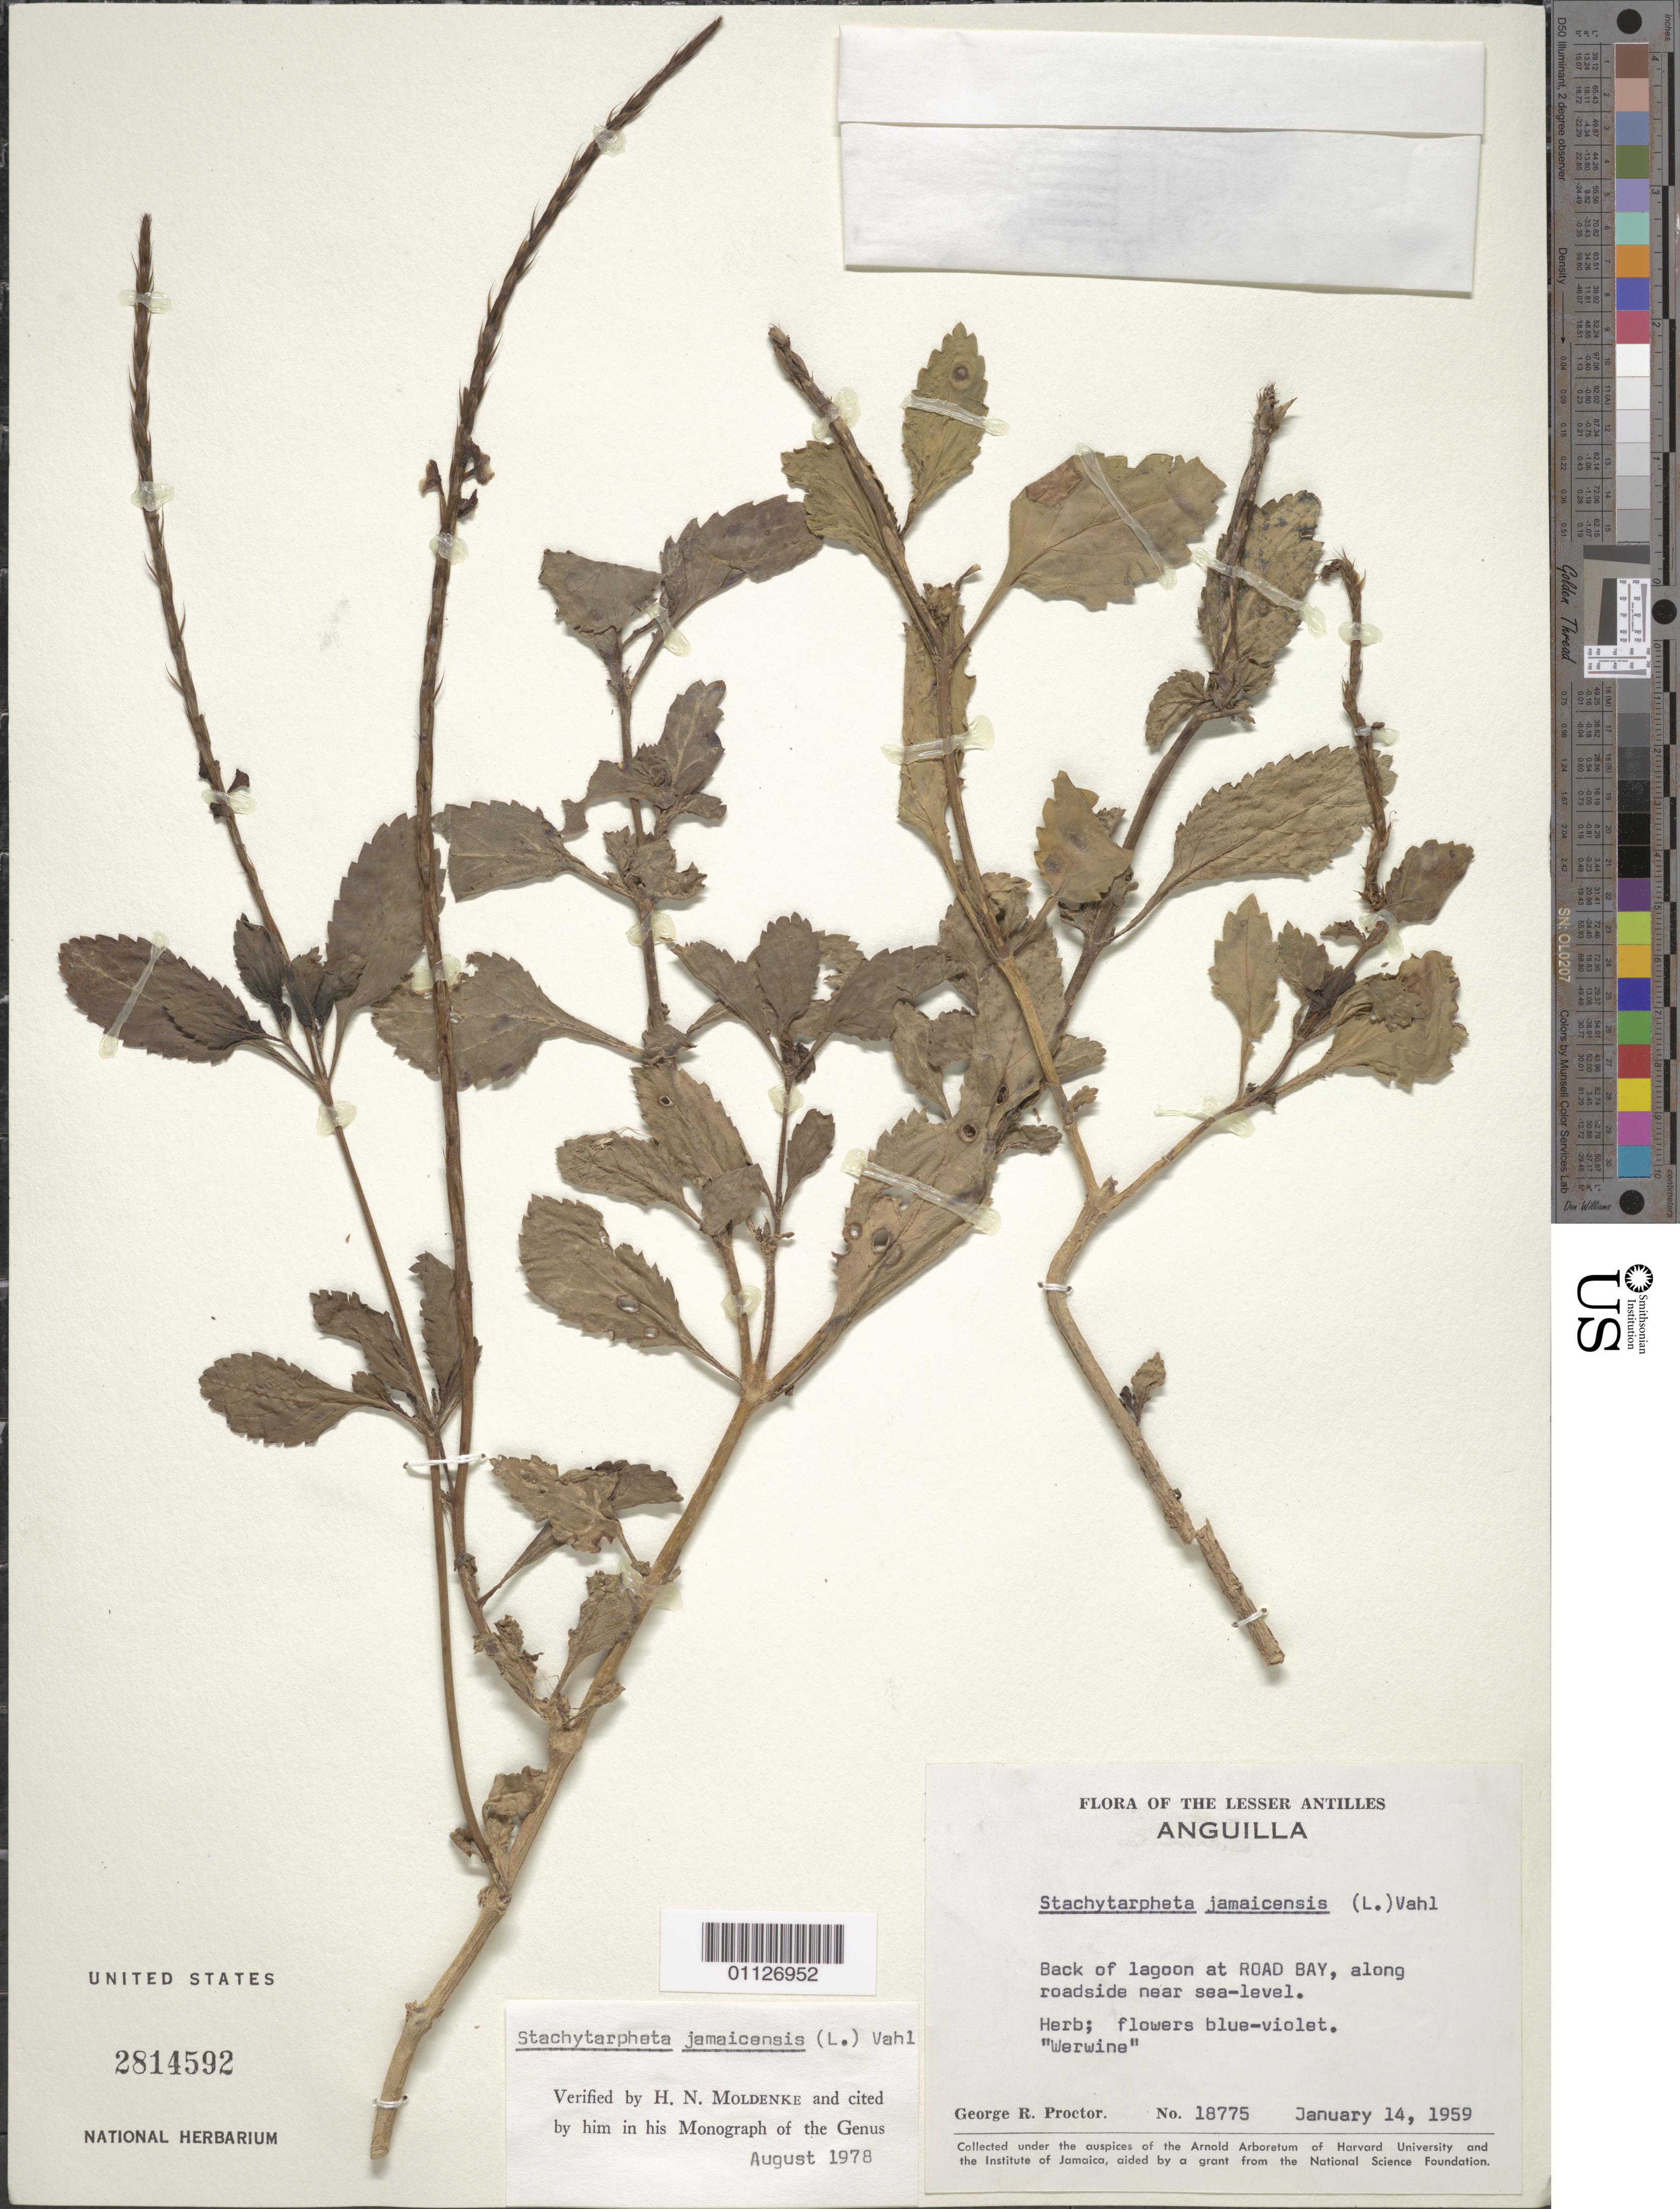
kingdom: Plantae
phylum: Tracheophyta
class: Magnoliopsida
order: Lamiales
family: Verbenaceae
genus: Stachytarpheta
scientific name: Stachytarpheta jamaicensis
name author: (L.) Vahl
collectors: G. R. Proctor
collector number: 18775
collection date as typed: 14 Jan 1959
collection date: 1959-01-14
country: Anguilla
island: Anguilla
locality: Back of lagoon at Road Bay, along roadside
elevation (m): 0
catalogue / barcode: US 2814592